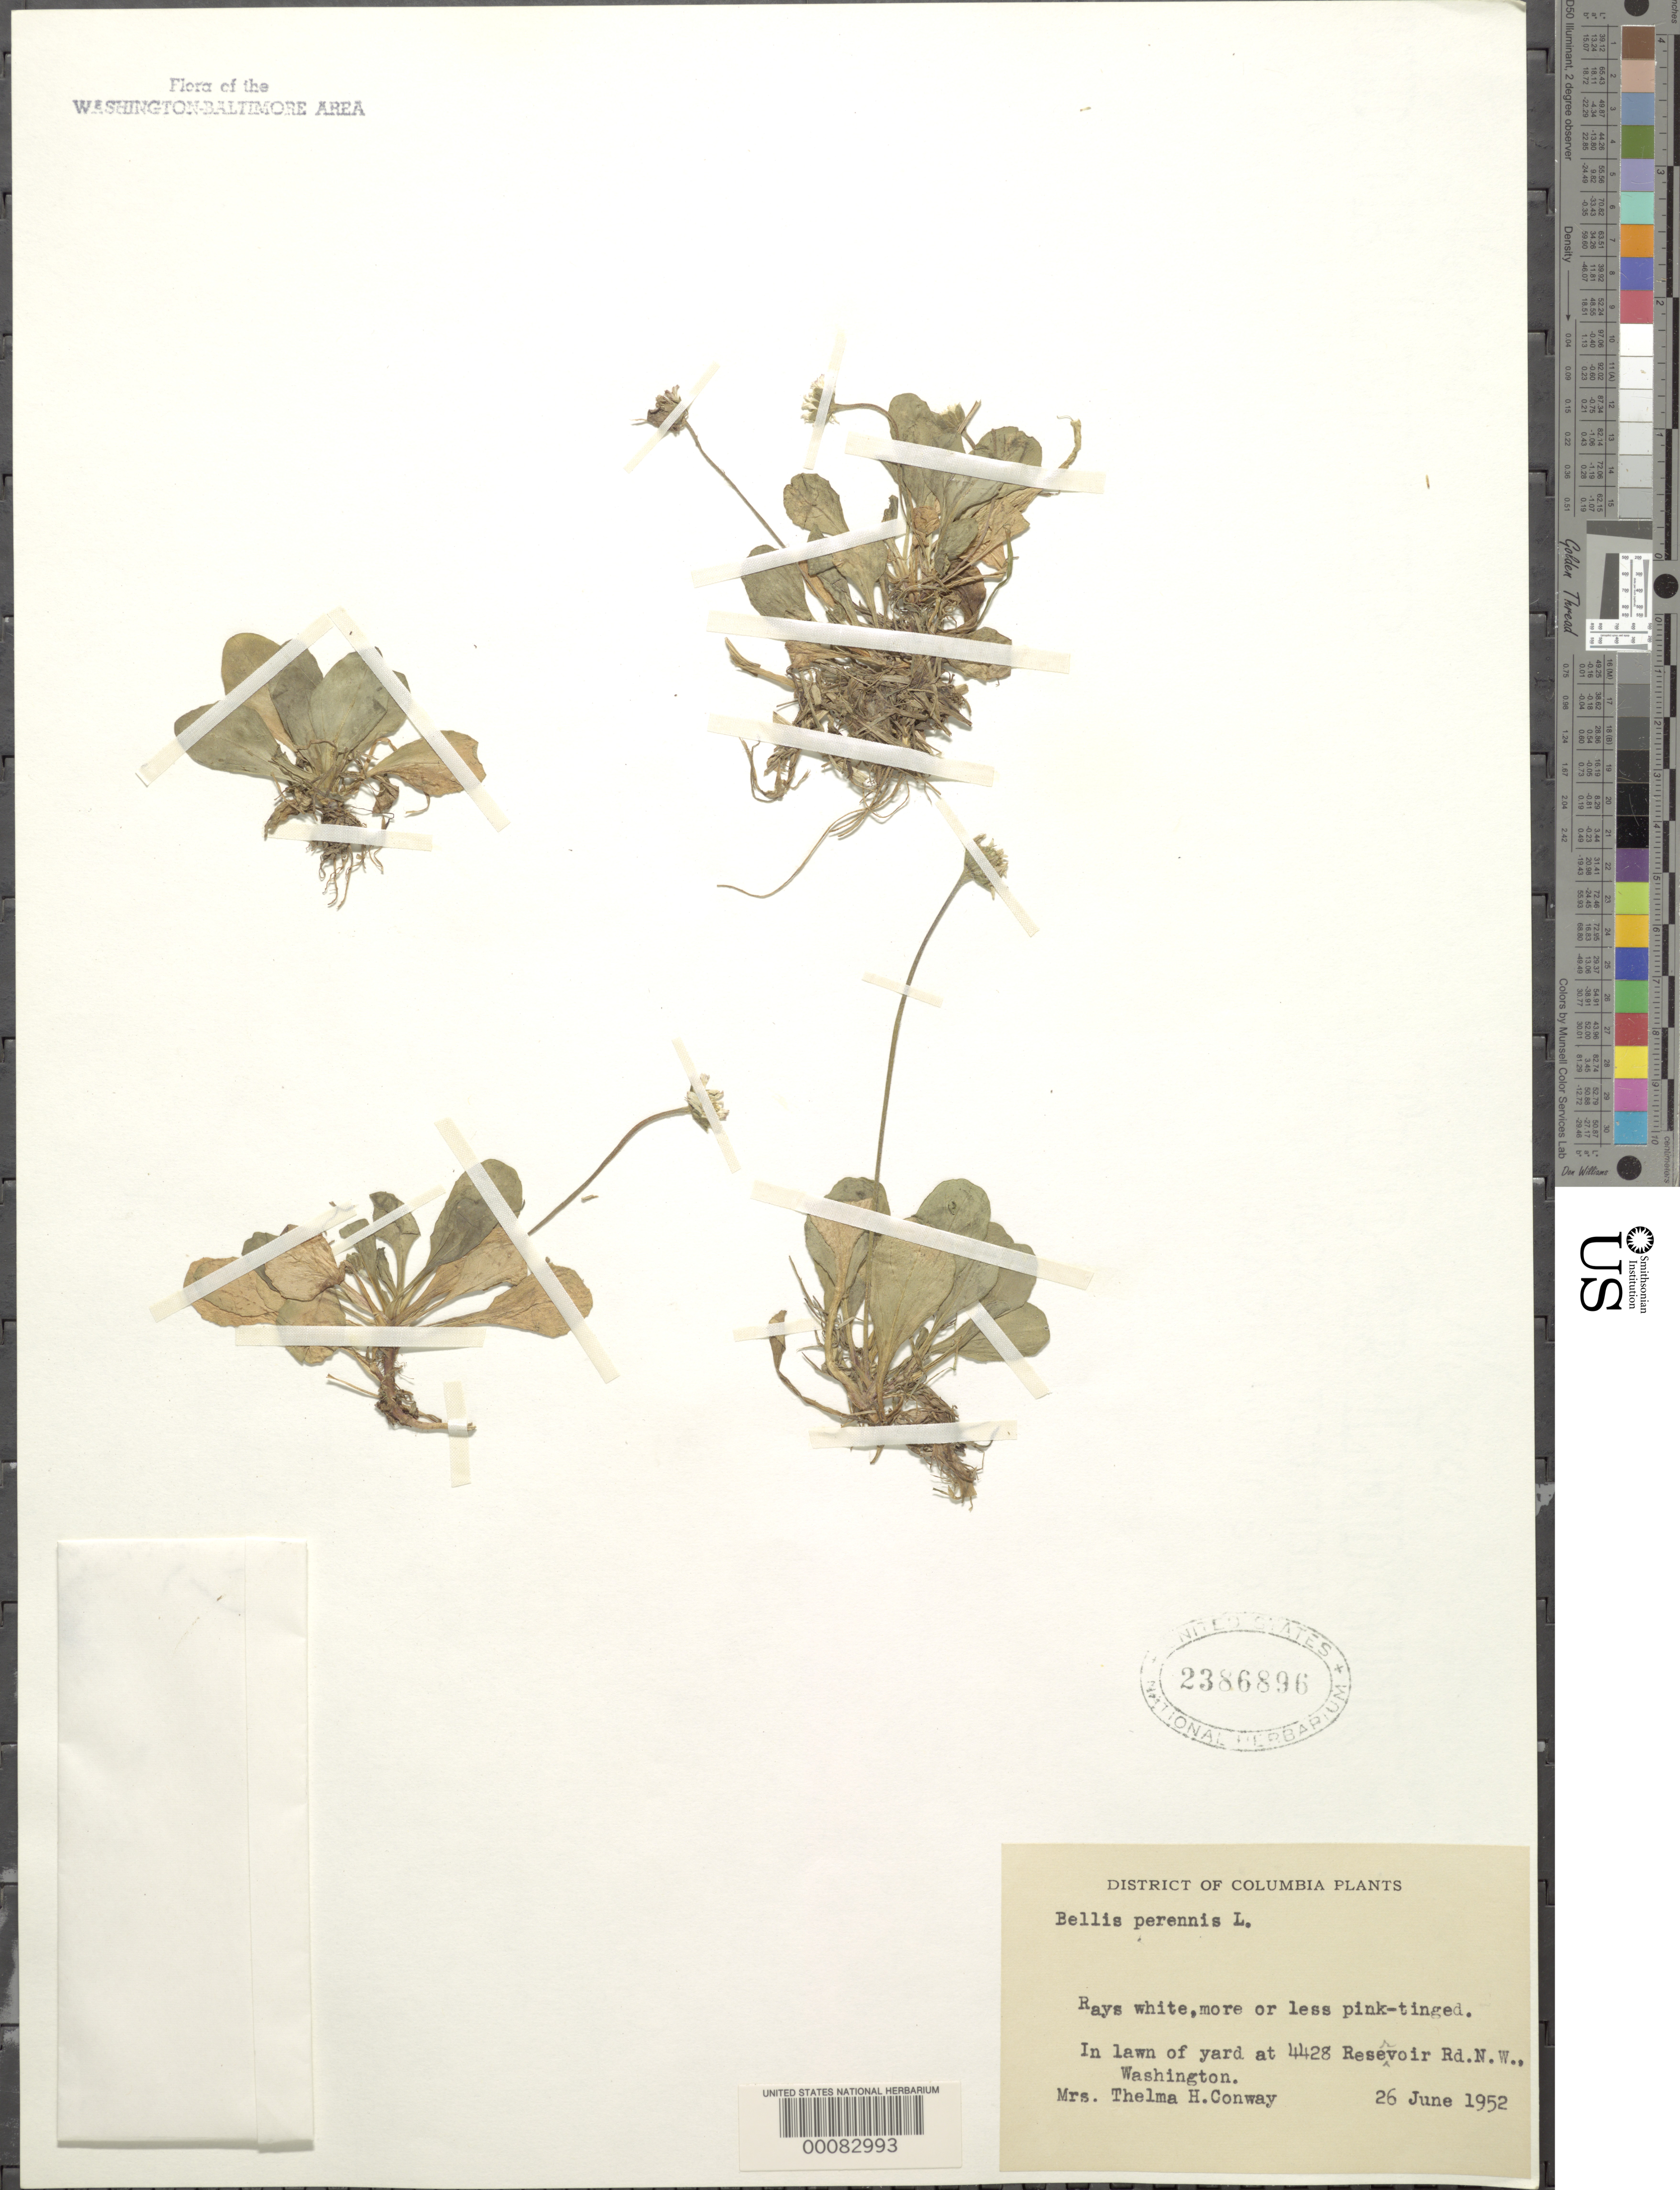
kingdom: Plantae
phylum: Tracheophyta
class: Magnoliopsida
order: Asterales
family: Asteraceae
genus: Bellis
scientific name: Bellis perennis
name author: L.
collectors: T. Conway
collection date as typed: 26 Jun 1952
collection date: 1952-06-26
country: United States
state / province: District of Columbia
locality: Reservoir Road NW.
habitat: Lawn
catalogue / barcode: US 2386896